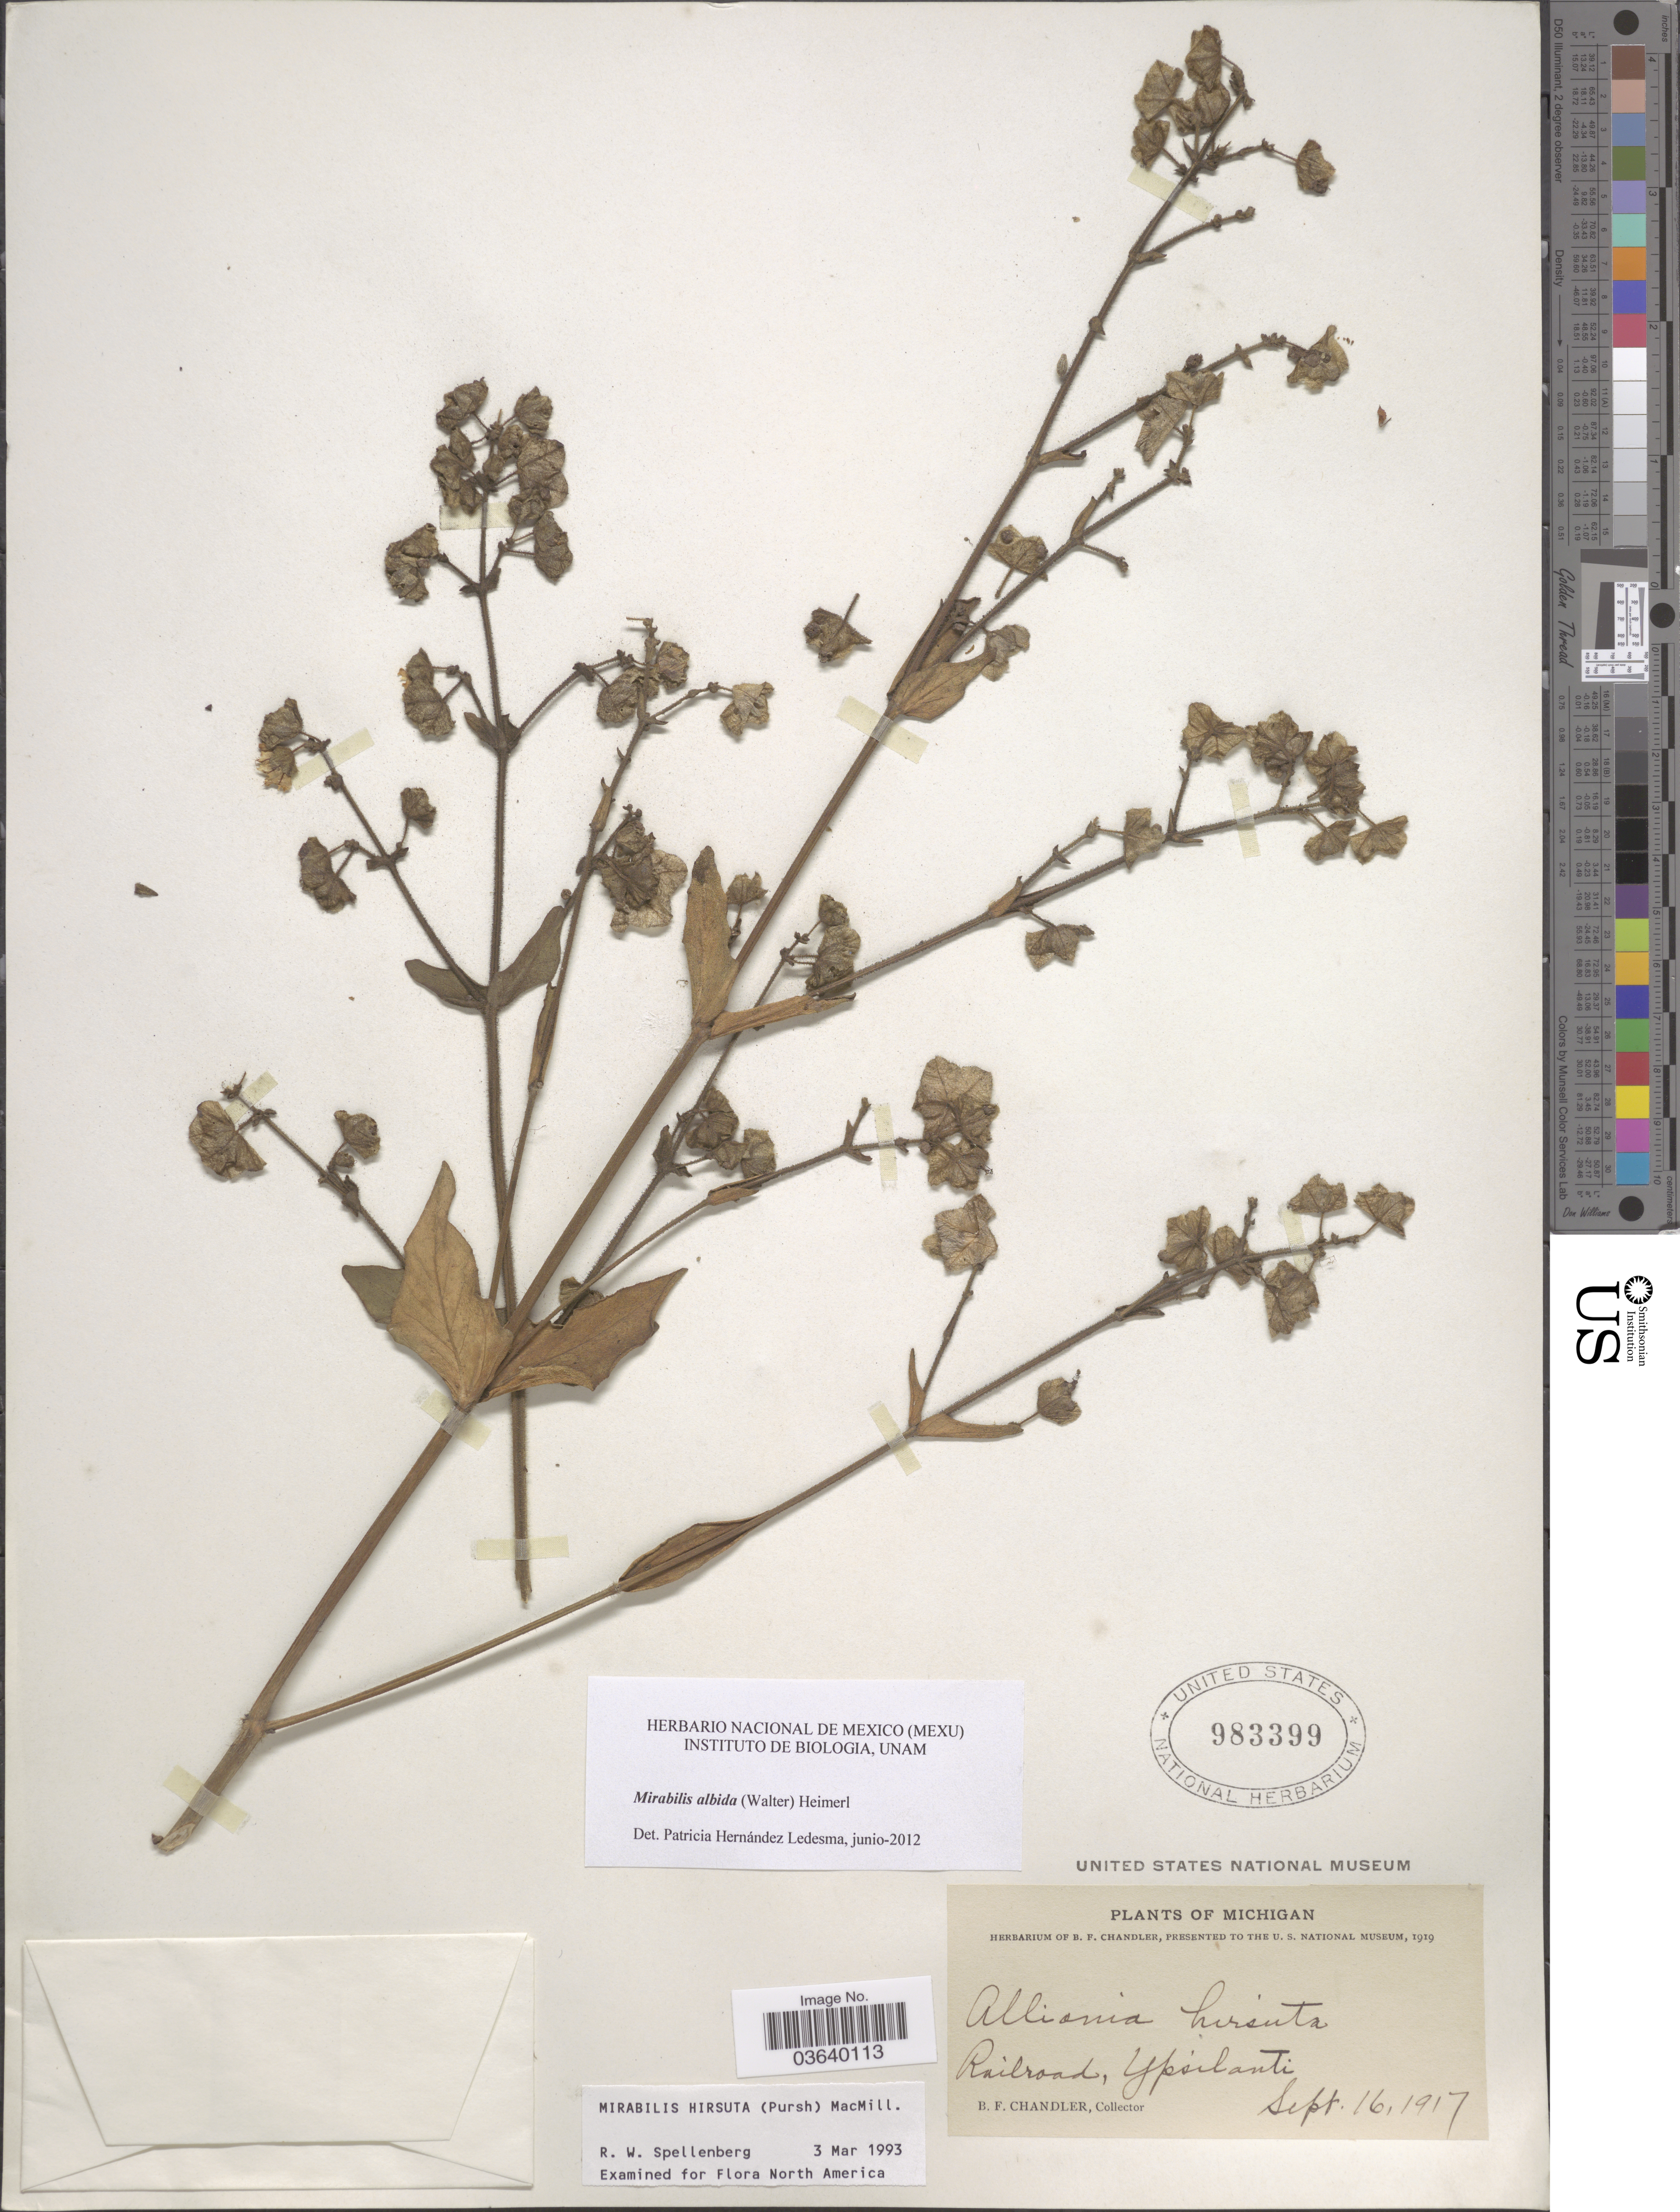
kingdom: Plantae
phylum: Tracheophyta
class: Magnoliopsida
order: Caryophyllales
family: Nyctaginaceae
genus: Mirabilis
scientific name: Mirabilis albida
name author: (Walter) Heimerl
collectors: B. F. Chandler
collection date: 1917-09-16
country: United States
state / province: Michigan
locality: Railroad, Ypsilanti.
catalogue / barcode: US 983399